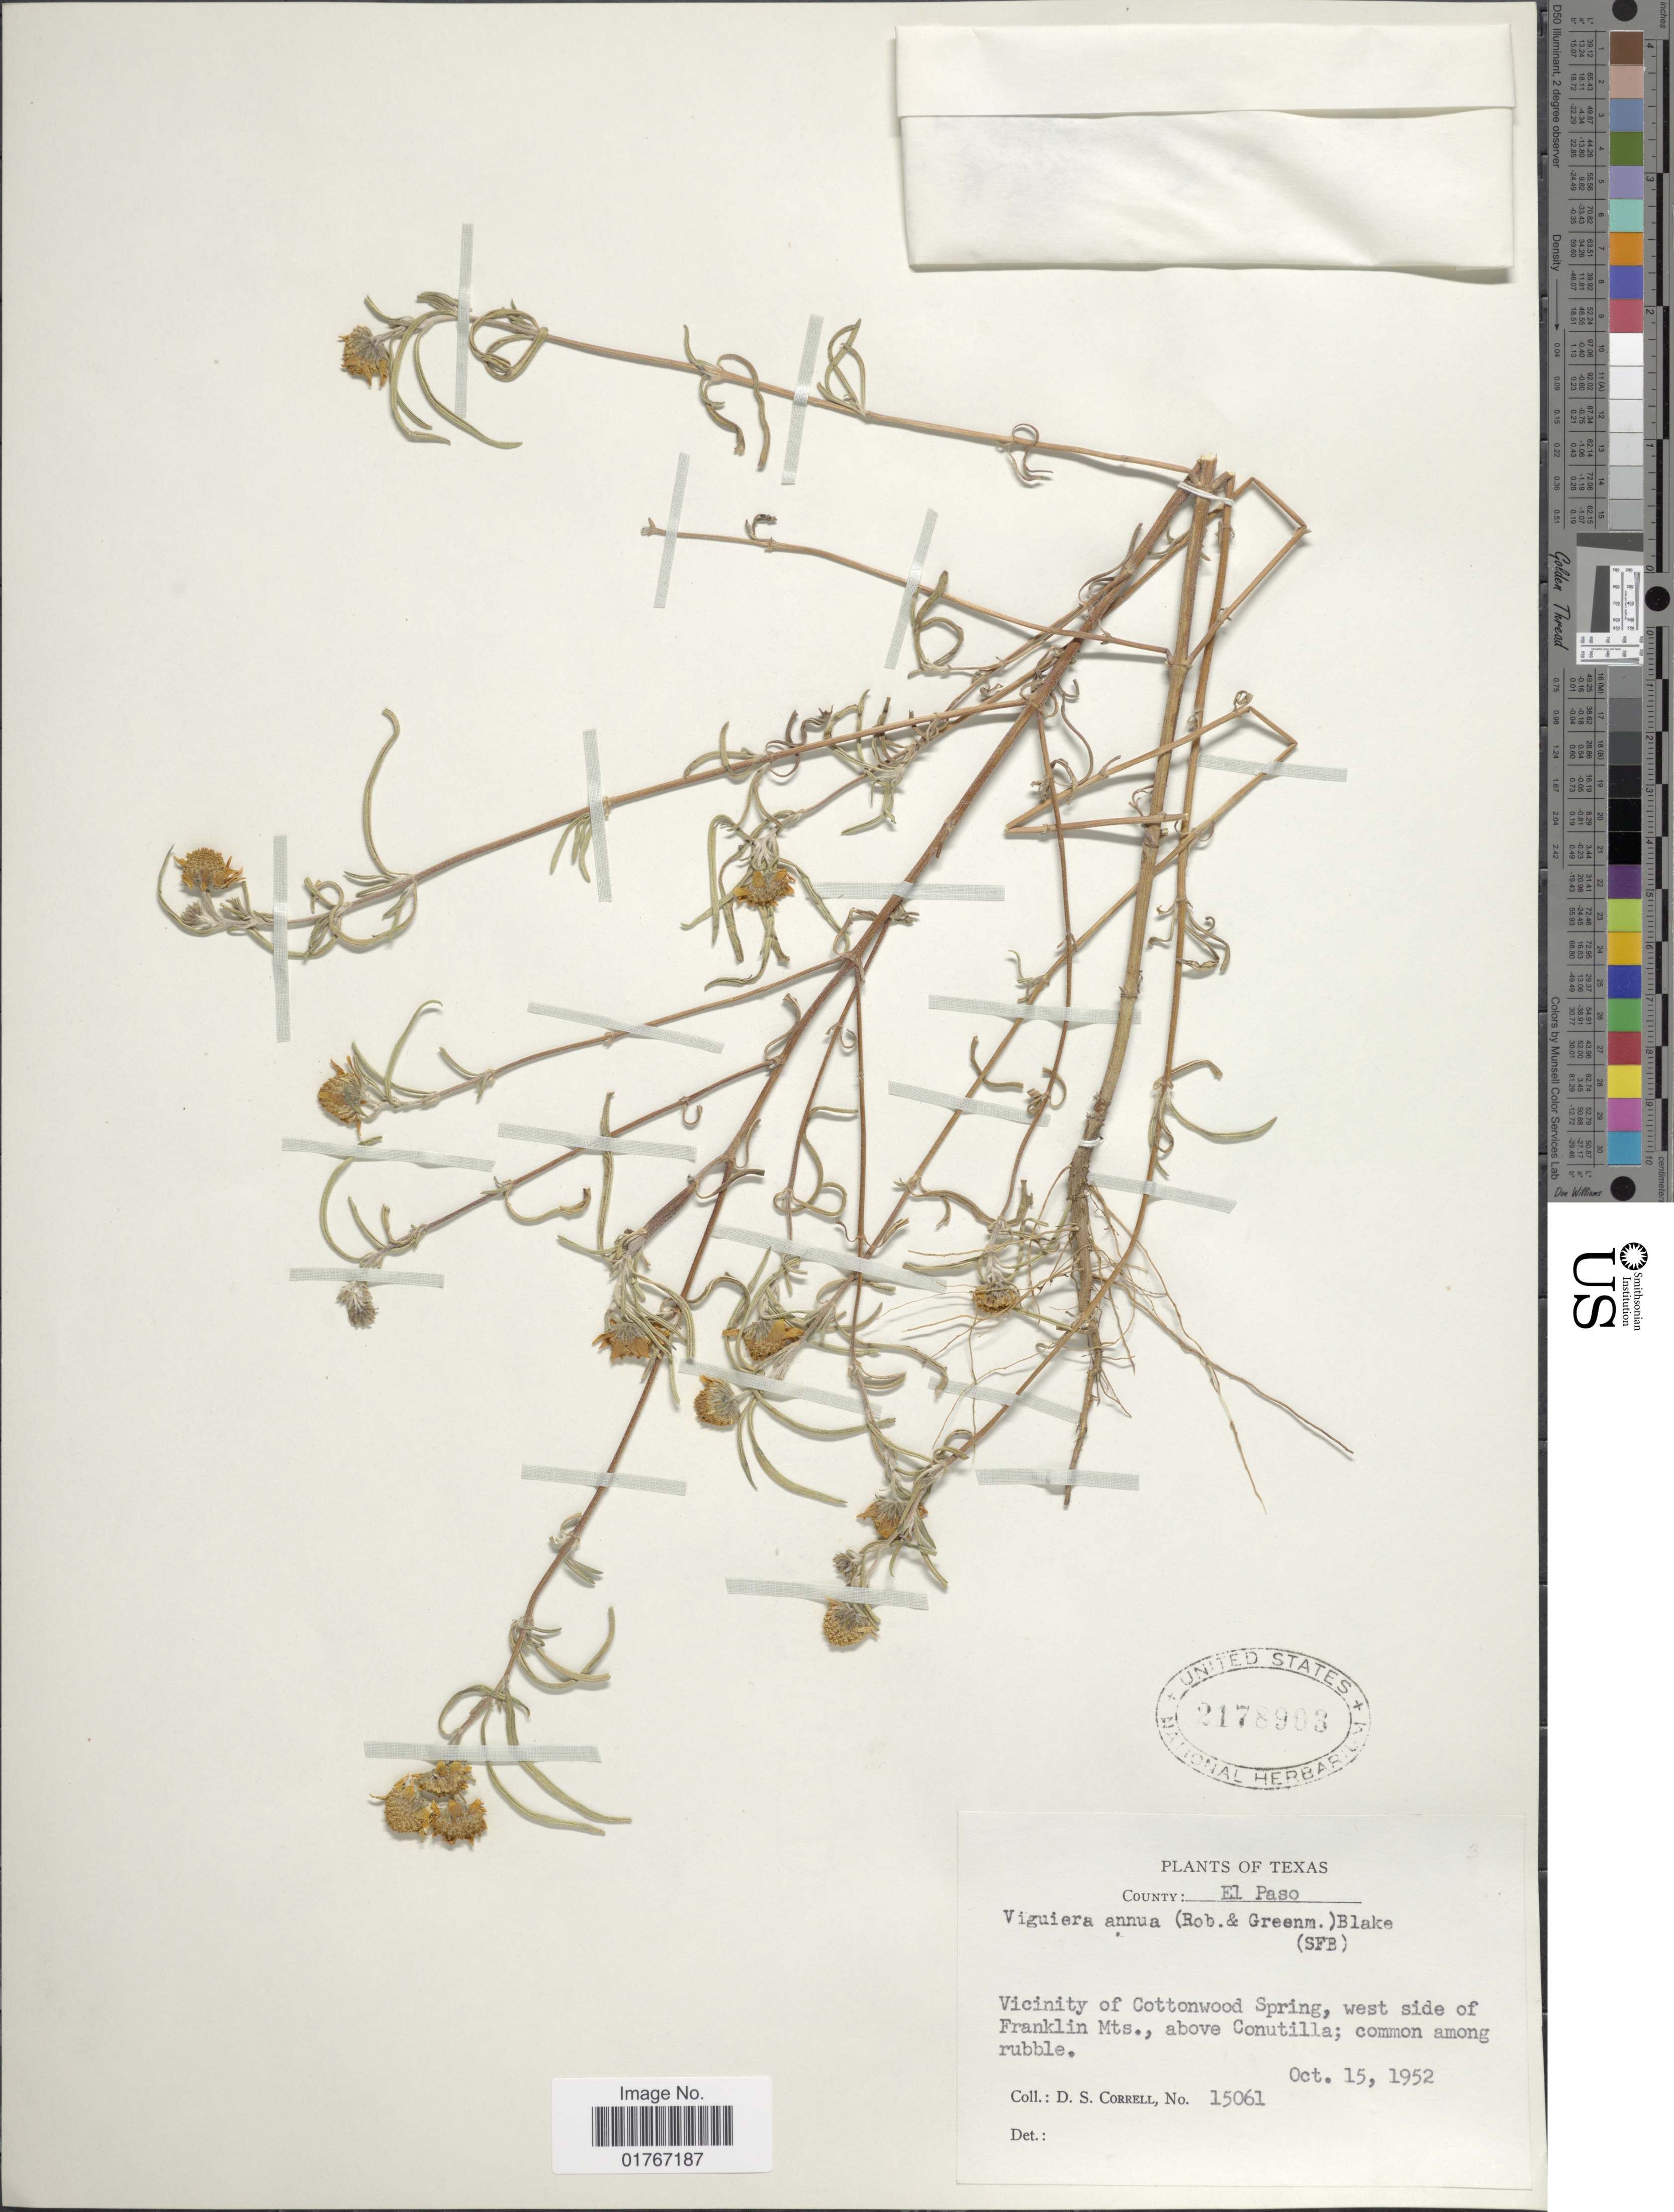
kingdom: Plantae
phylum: Tracheophyta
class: Magnoliopsida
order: Asterales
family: Asteraceae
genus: Heliomeris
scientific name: Heliomeris annua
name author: (M.E. Jones) Cockerell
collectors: D. S. Correll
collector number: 15061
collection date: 1952-10-15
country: United States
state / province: Texas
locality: County: El Paso, Vicinity of Cottonwood Spring,w est side of Franklin Mts., above Conutilla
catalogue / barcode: US 2178903